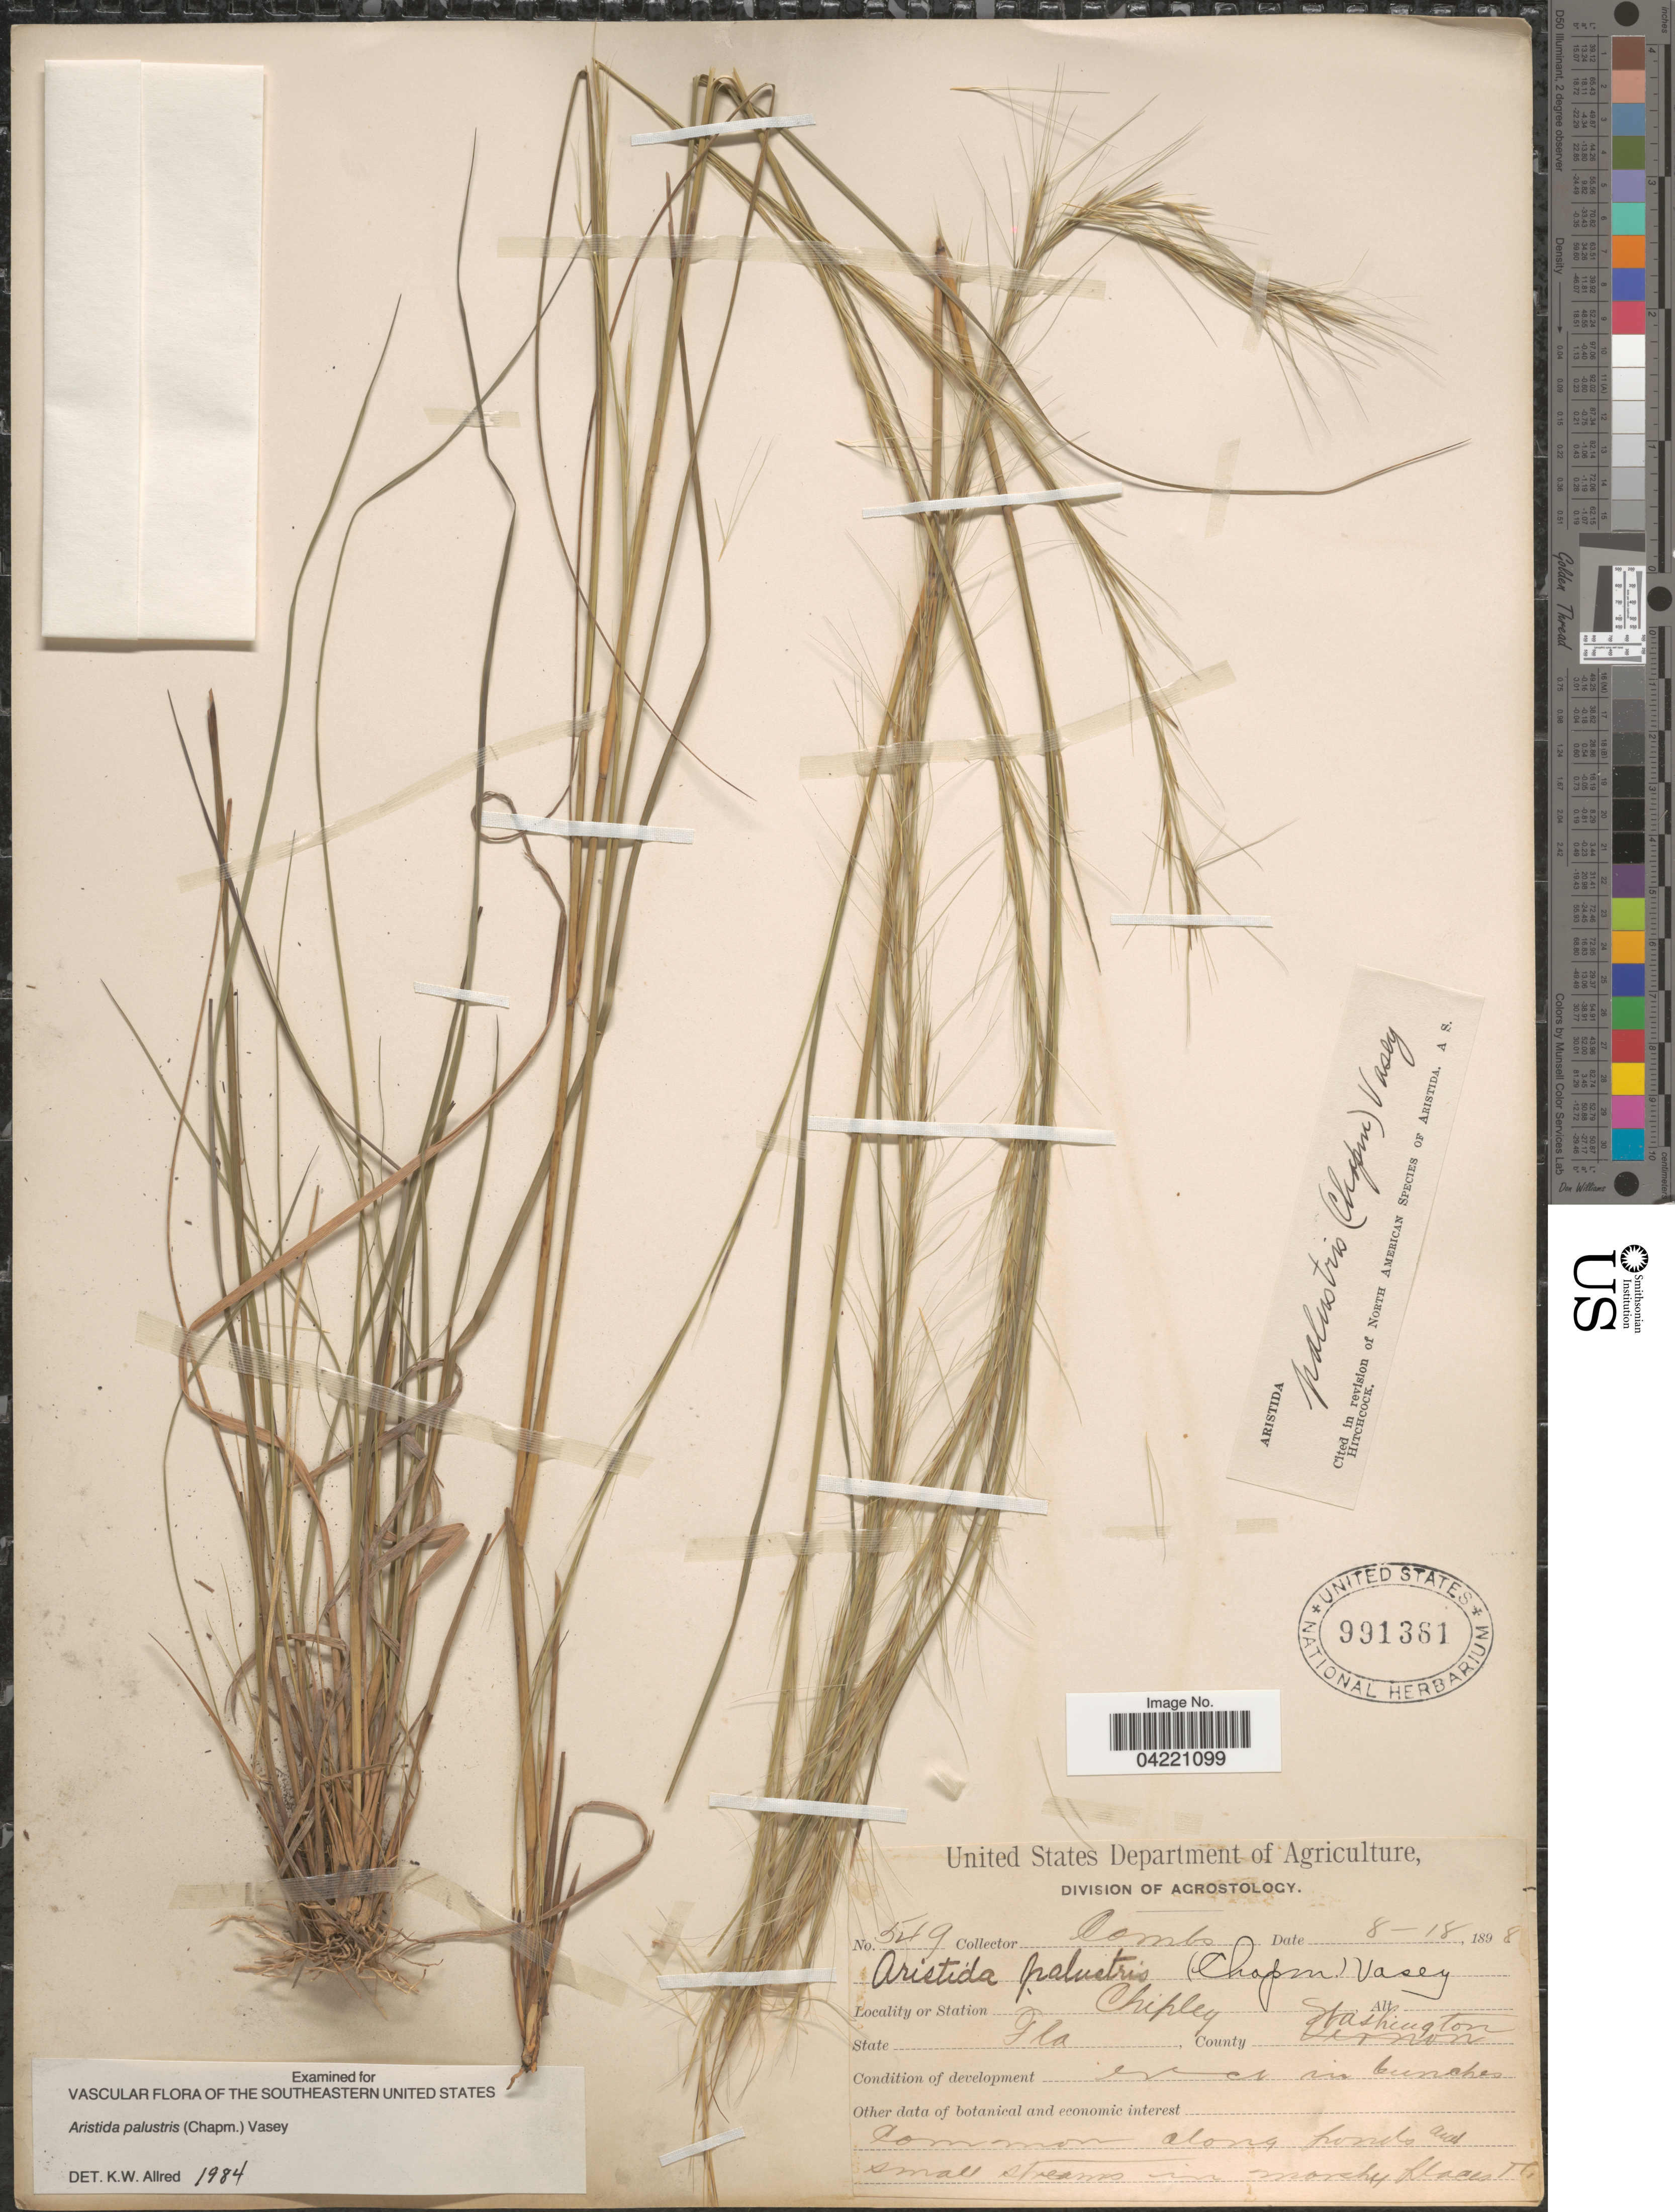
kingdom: Plantae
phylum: Tracheophyta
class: Liliopsida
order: Poales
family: Poaceae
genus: Aristida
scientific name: Aristida palustris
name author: (Chapm.) Vasey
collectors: -. Combs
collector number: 549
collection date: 1898-08-18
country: United States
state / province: Florida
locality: Station Chipley. County Washington.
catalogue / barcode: US 991361